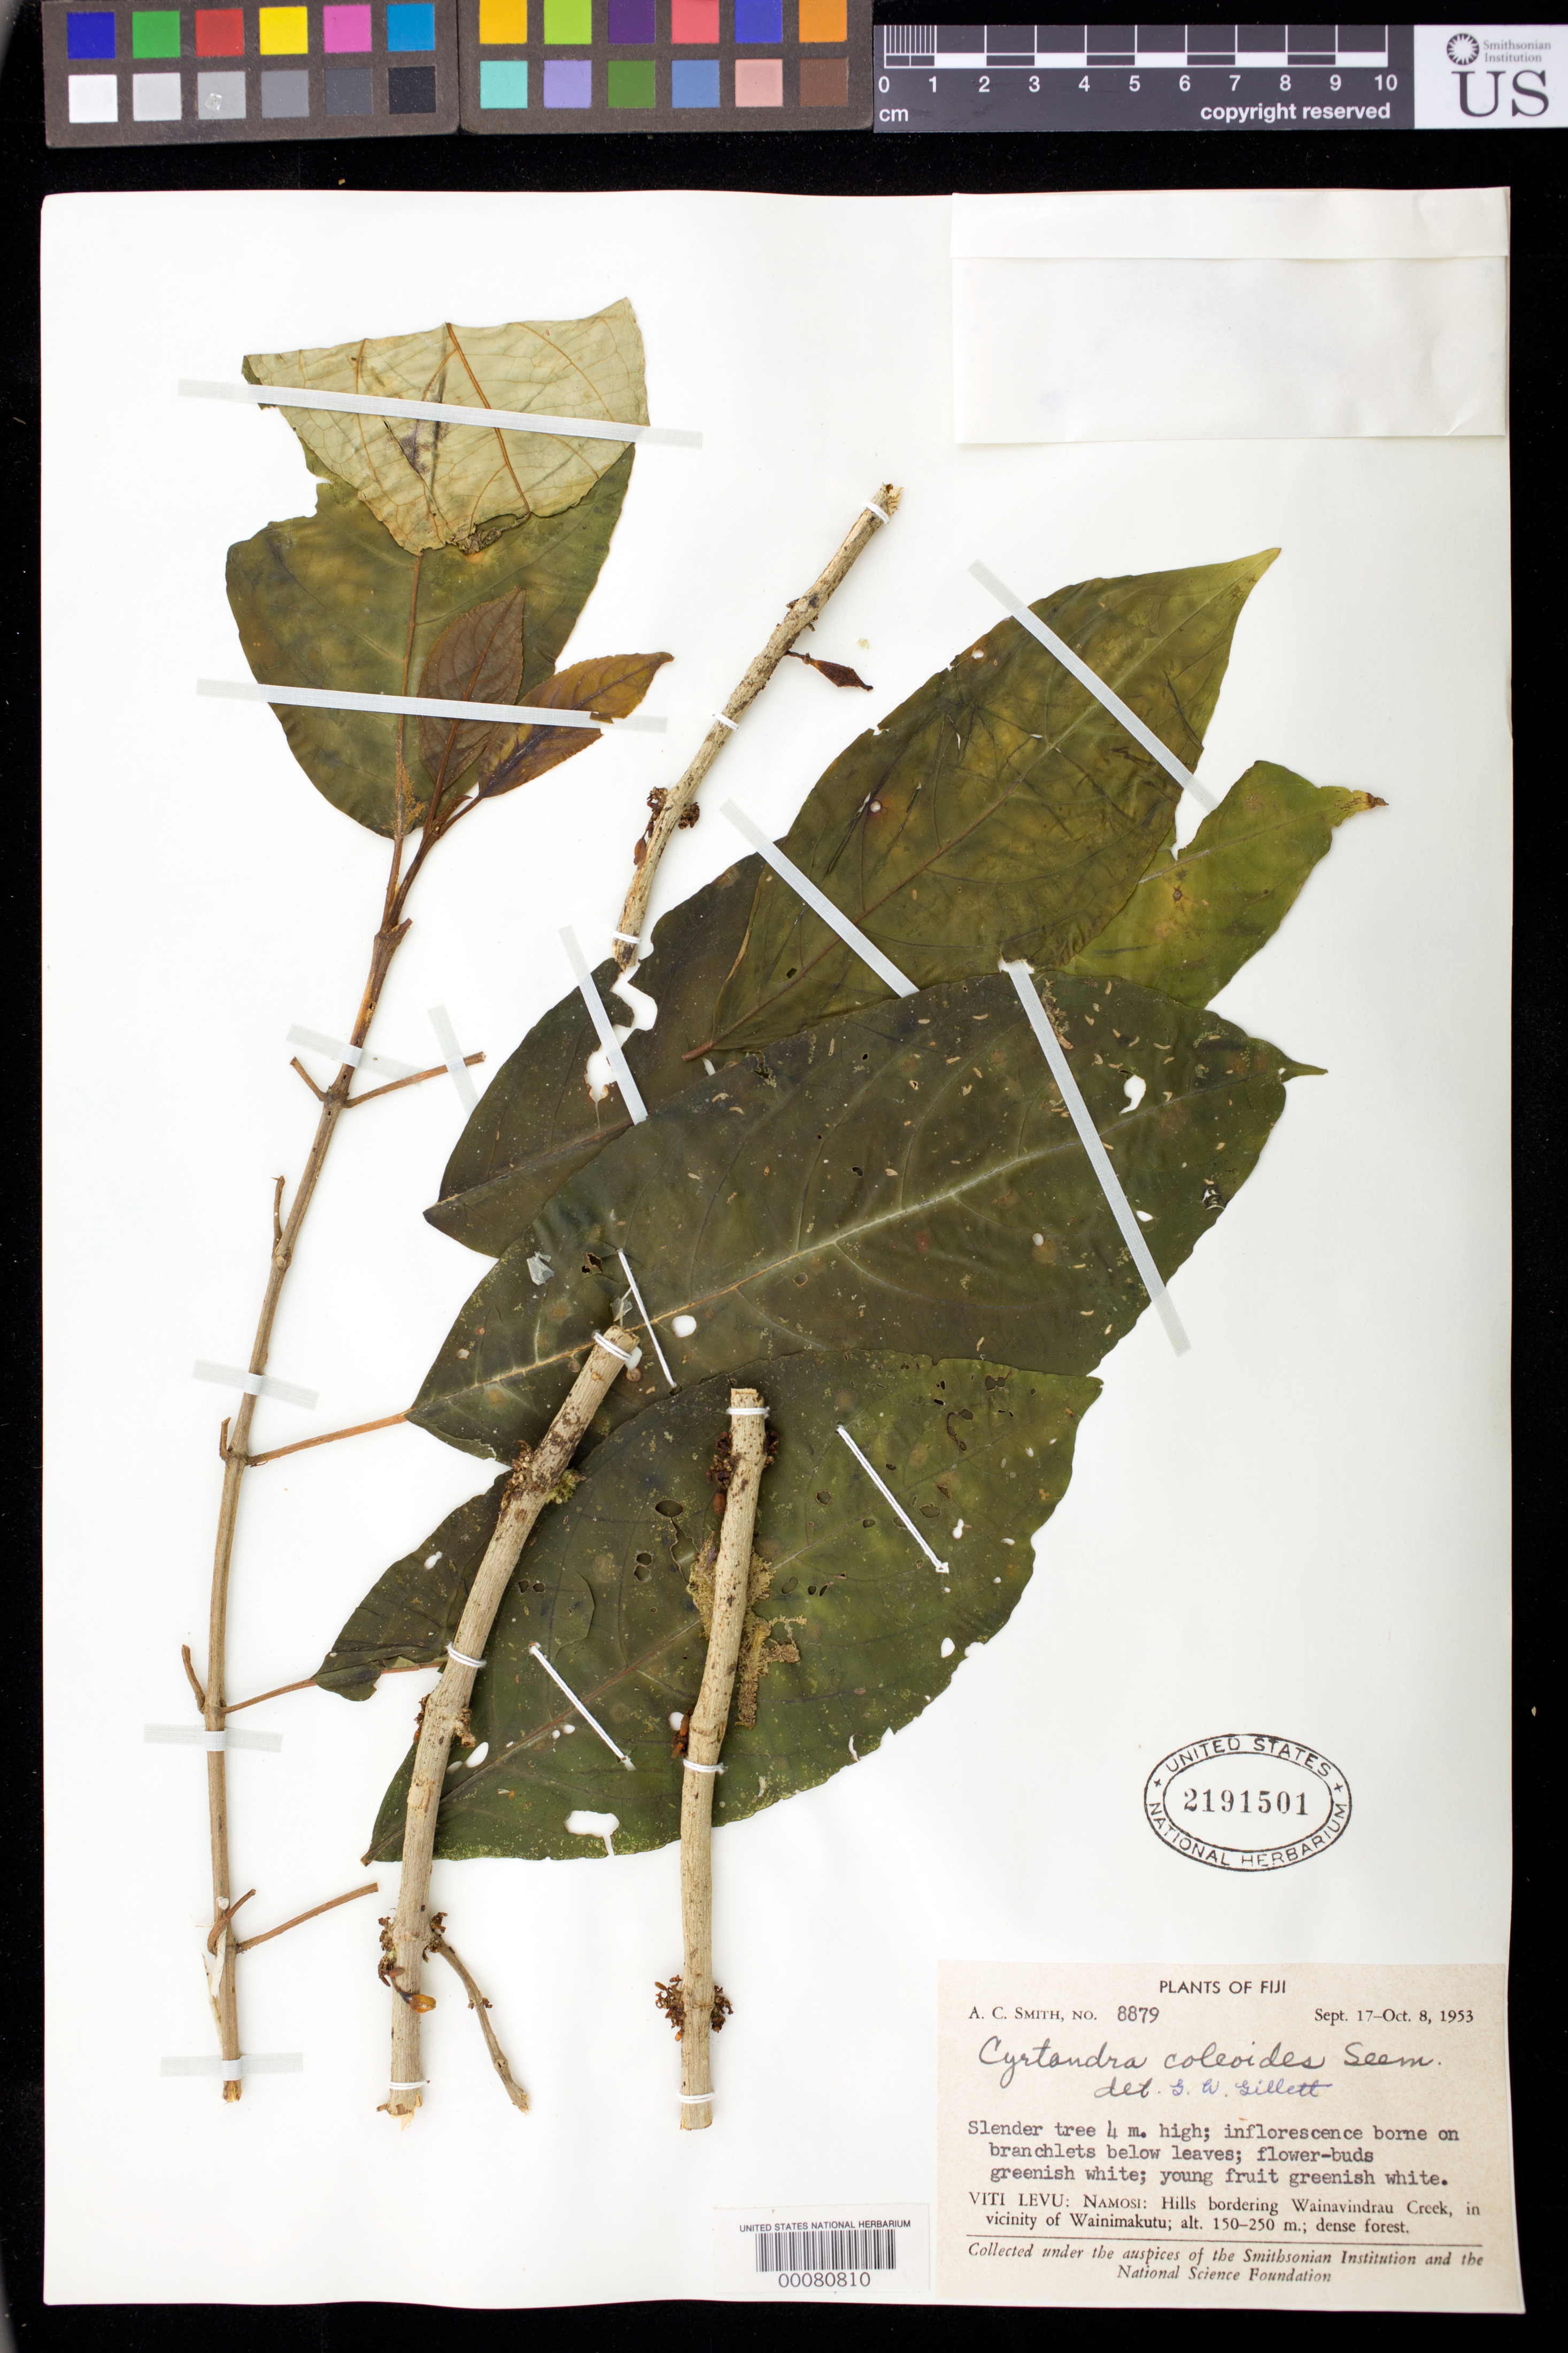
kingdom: Plantae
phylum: Tracheophyta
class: Magnoliopsida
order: Lamiales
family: Gesneriaceae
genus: Cyrtandra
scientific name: Cyrtandra coleoides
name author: Seem.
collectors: A. C. Smith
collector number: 8879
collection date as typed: Sep-Oct 1953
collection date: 1953-09/1953-10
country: Fiji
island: Viti Levu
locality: Namosi, hills bordering wainavindrau creek, in vicinity of wainimakutu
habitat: Dense forest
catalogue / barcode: US 2191501